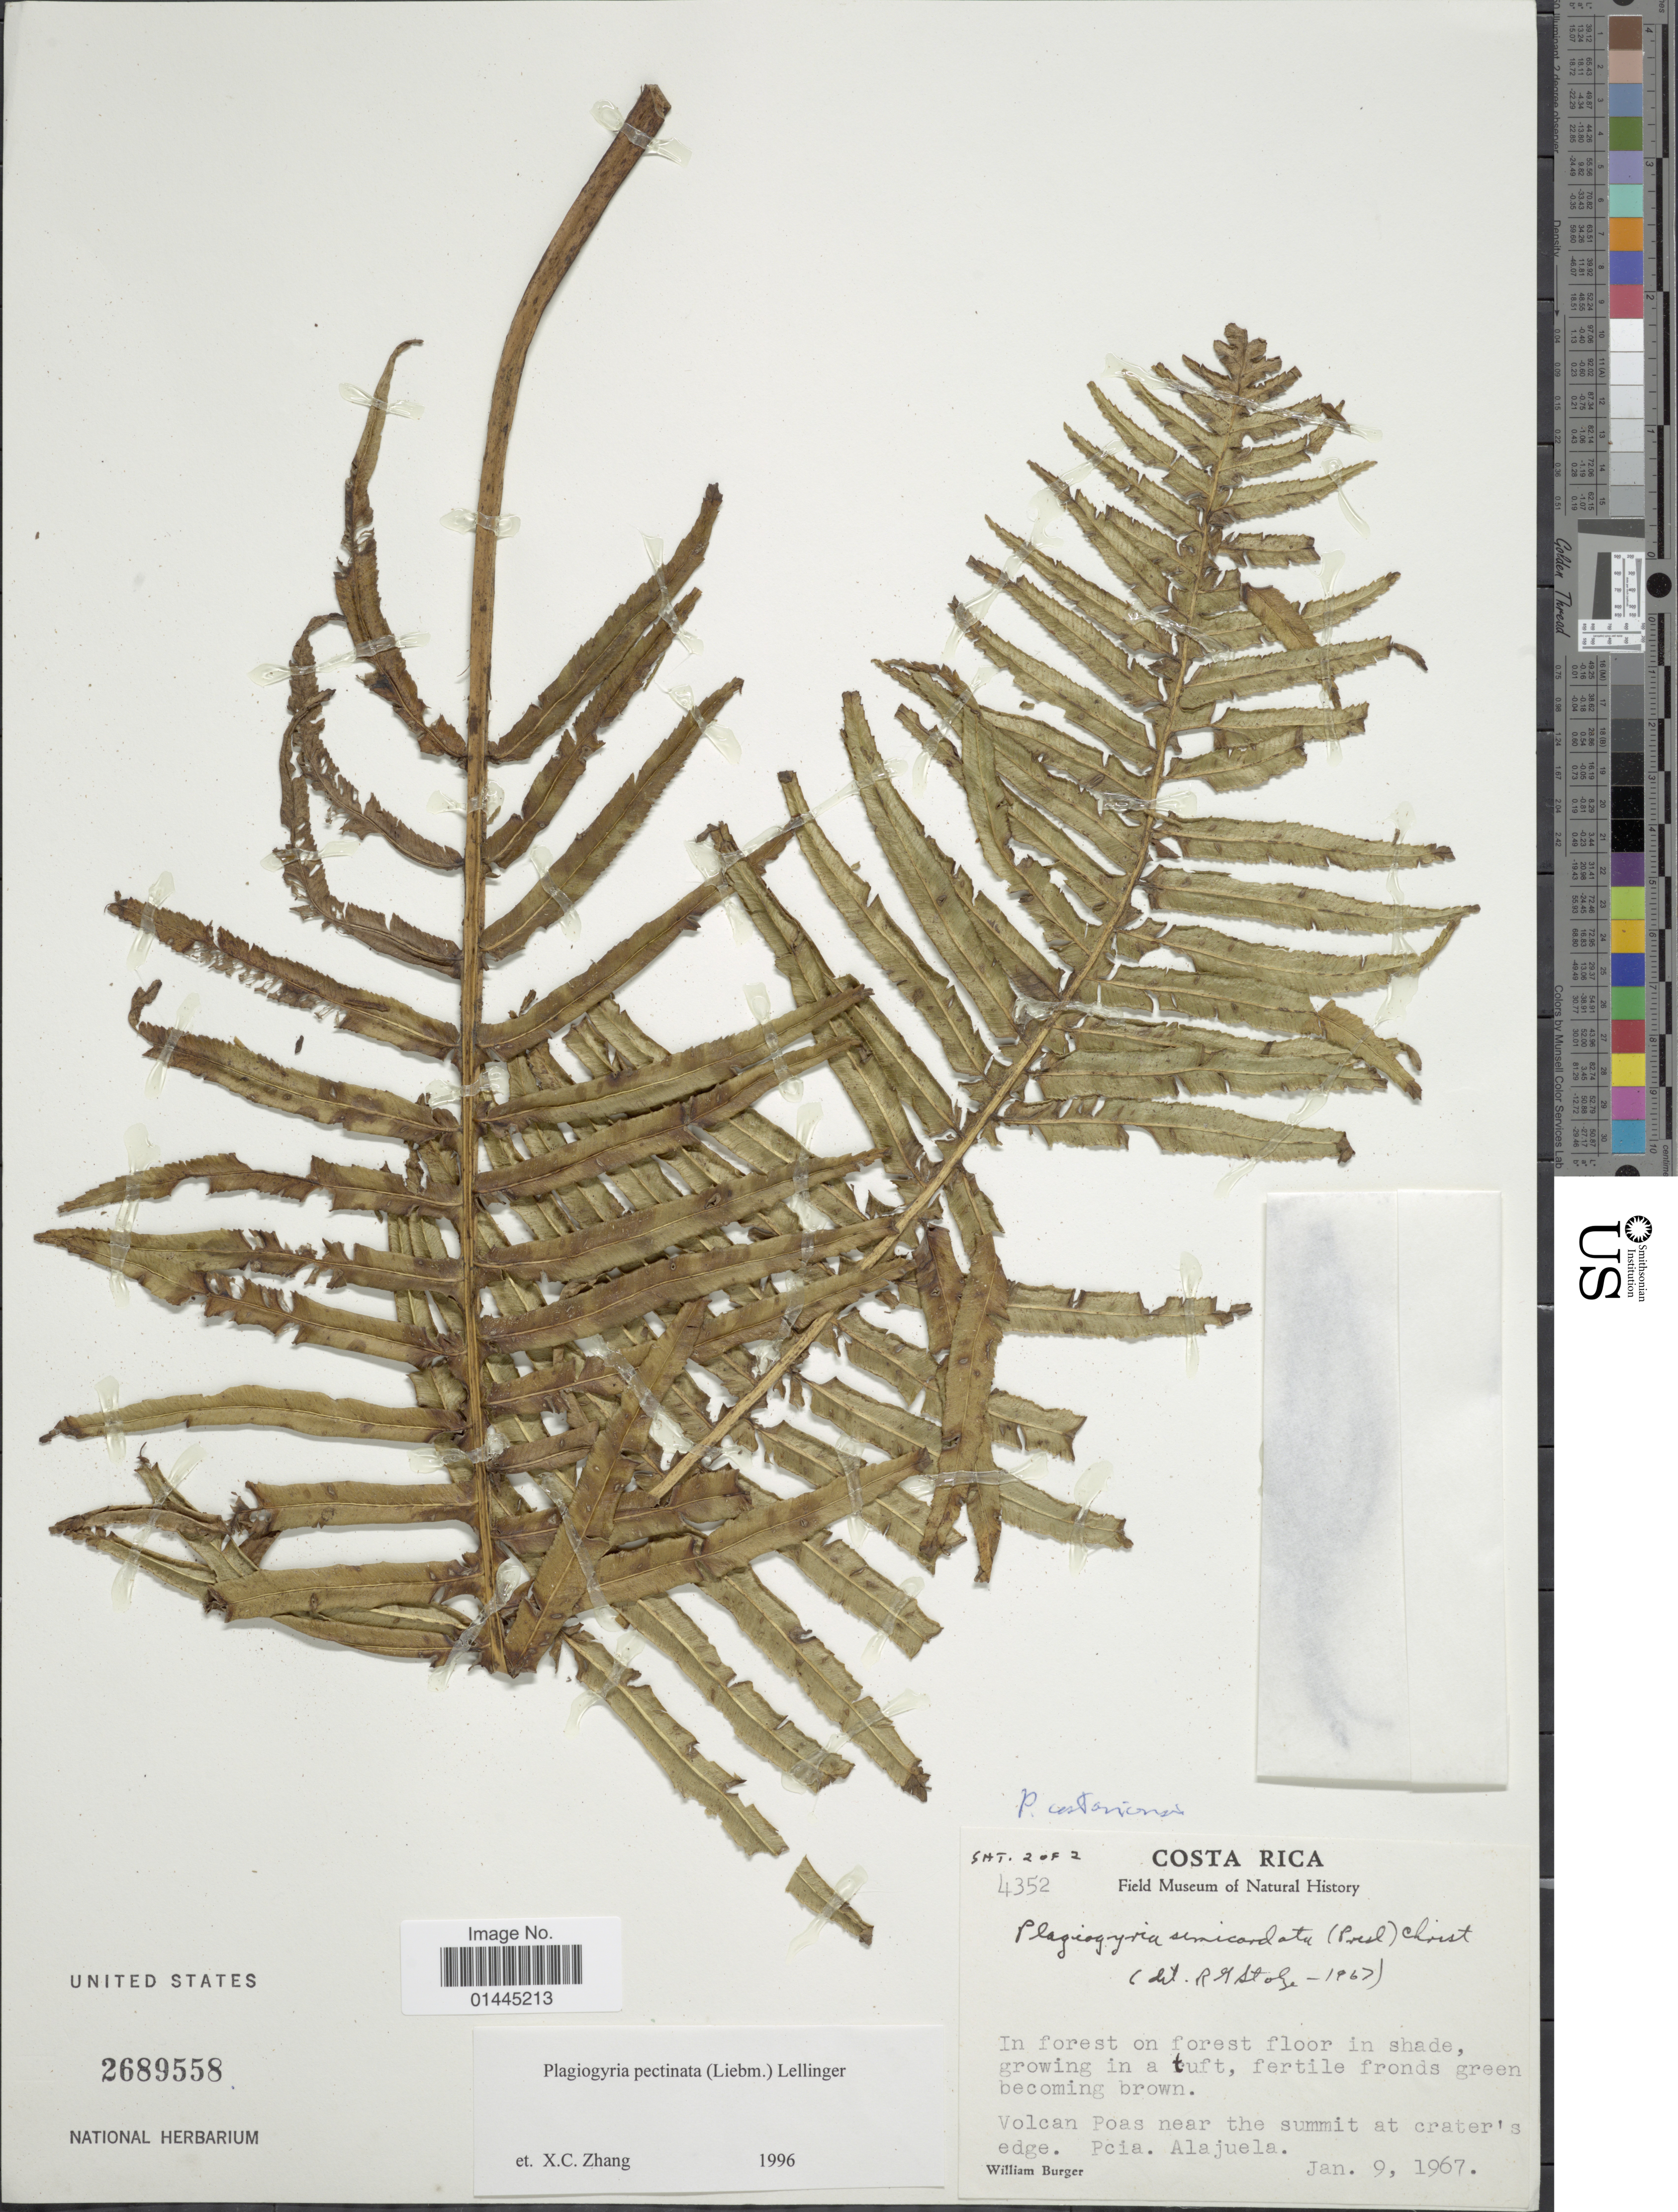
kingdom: Plantae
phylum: Tracheophyta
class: Polypodiopsida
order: Cyatheales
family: Plagiogyriaceae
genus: Plagiogyria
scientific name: Plagiogyria costaricensis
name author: Mett. ex Kuhn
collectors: W. Burger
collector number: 4352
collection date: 1967-01-09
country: Costa Rica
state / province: Alajuela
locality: Volcan Poas near the summit at crater's edge.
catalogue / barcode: US 2689558